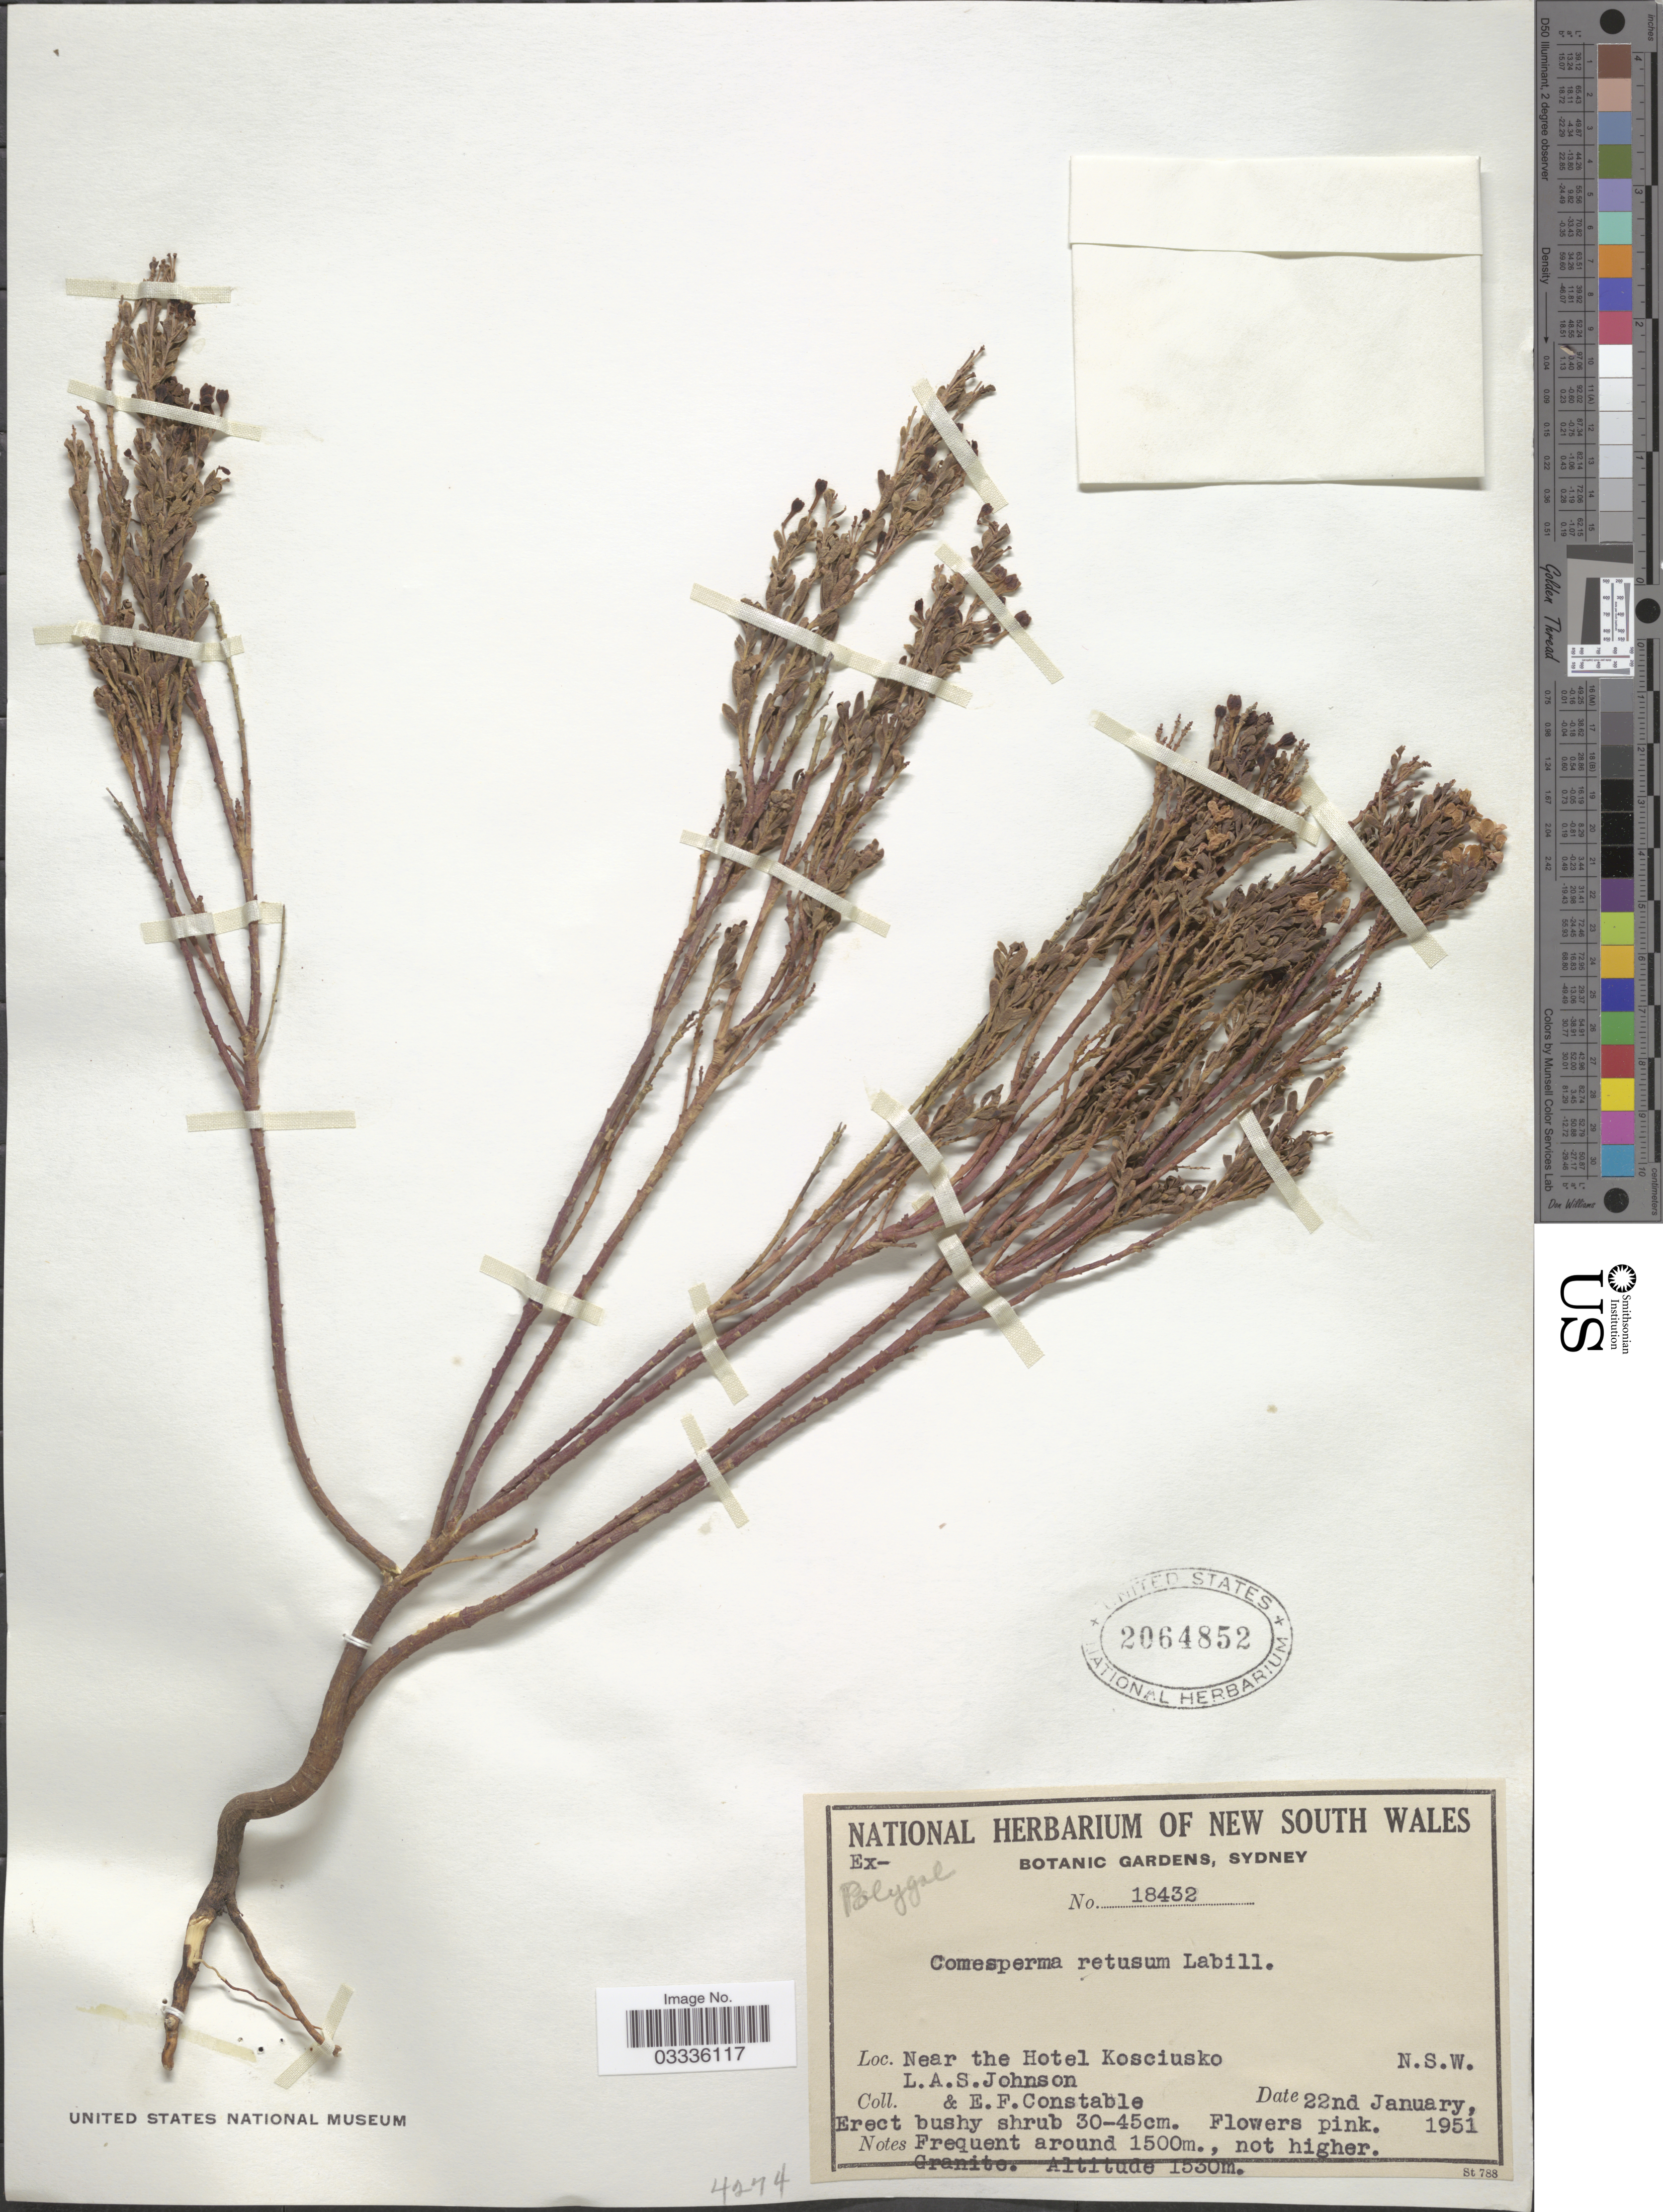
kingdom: Plantae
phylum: Tracheophyta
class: Magnoliopsida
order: Fabales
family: Polygalaceae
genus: Comesperma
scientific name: Comesperma retusum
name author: Labill.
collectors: L. A. S. Johnson & E. F. Constable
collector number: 18432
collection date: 1951-01-22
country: Australia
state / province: New South Wales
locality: Near the Hotel Kosciusko.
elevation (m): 1530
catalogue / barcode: US 2064852